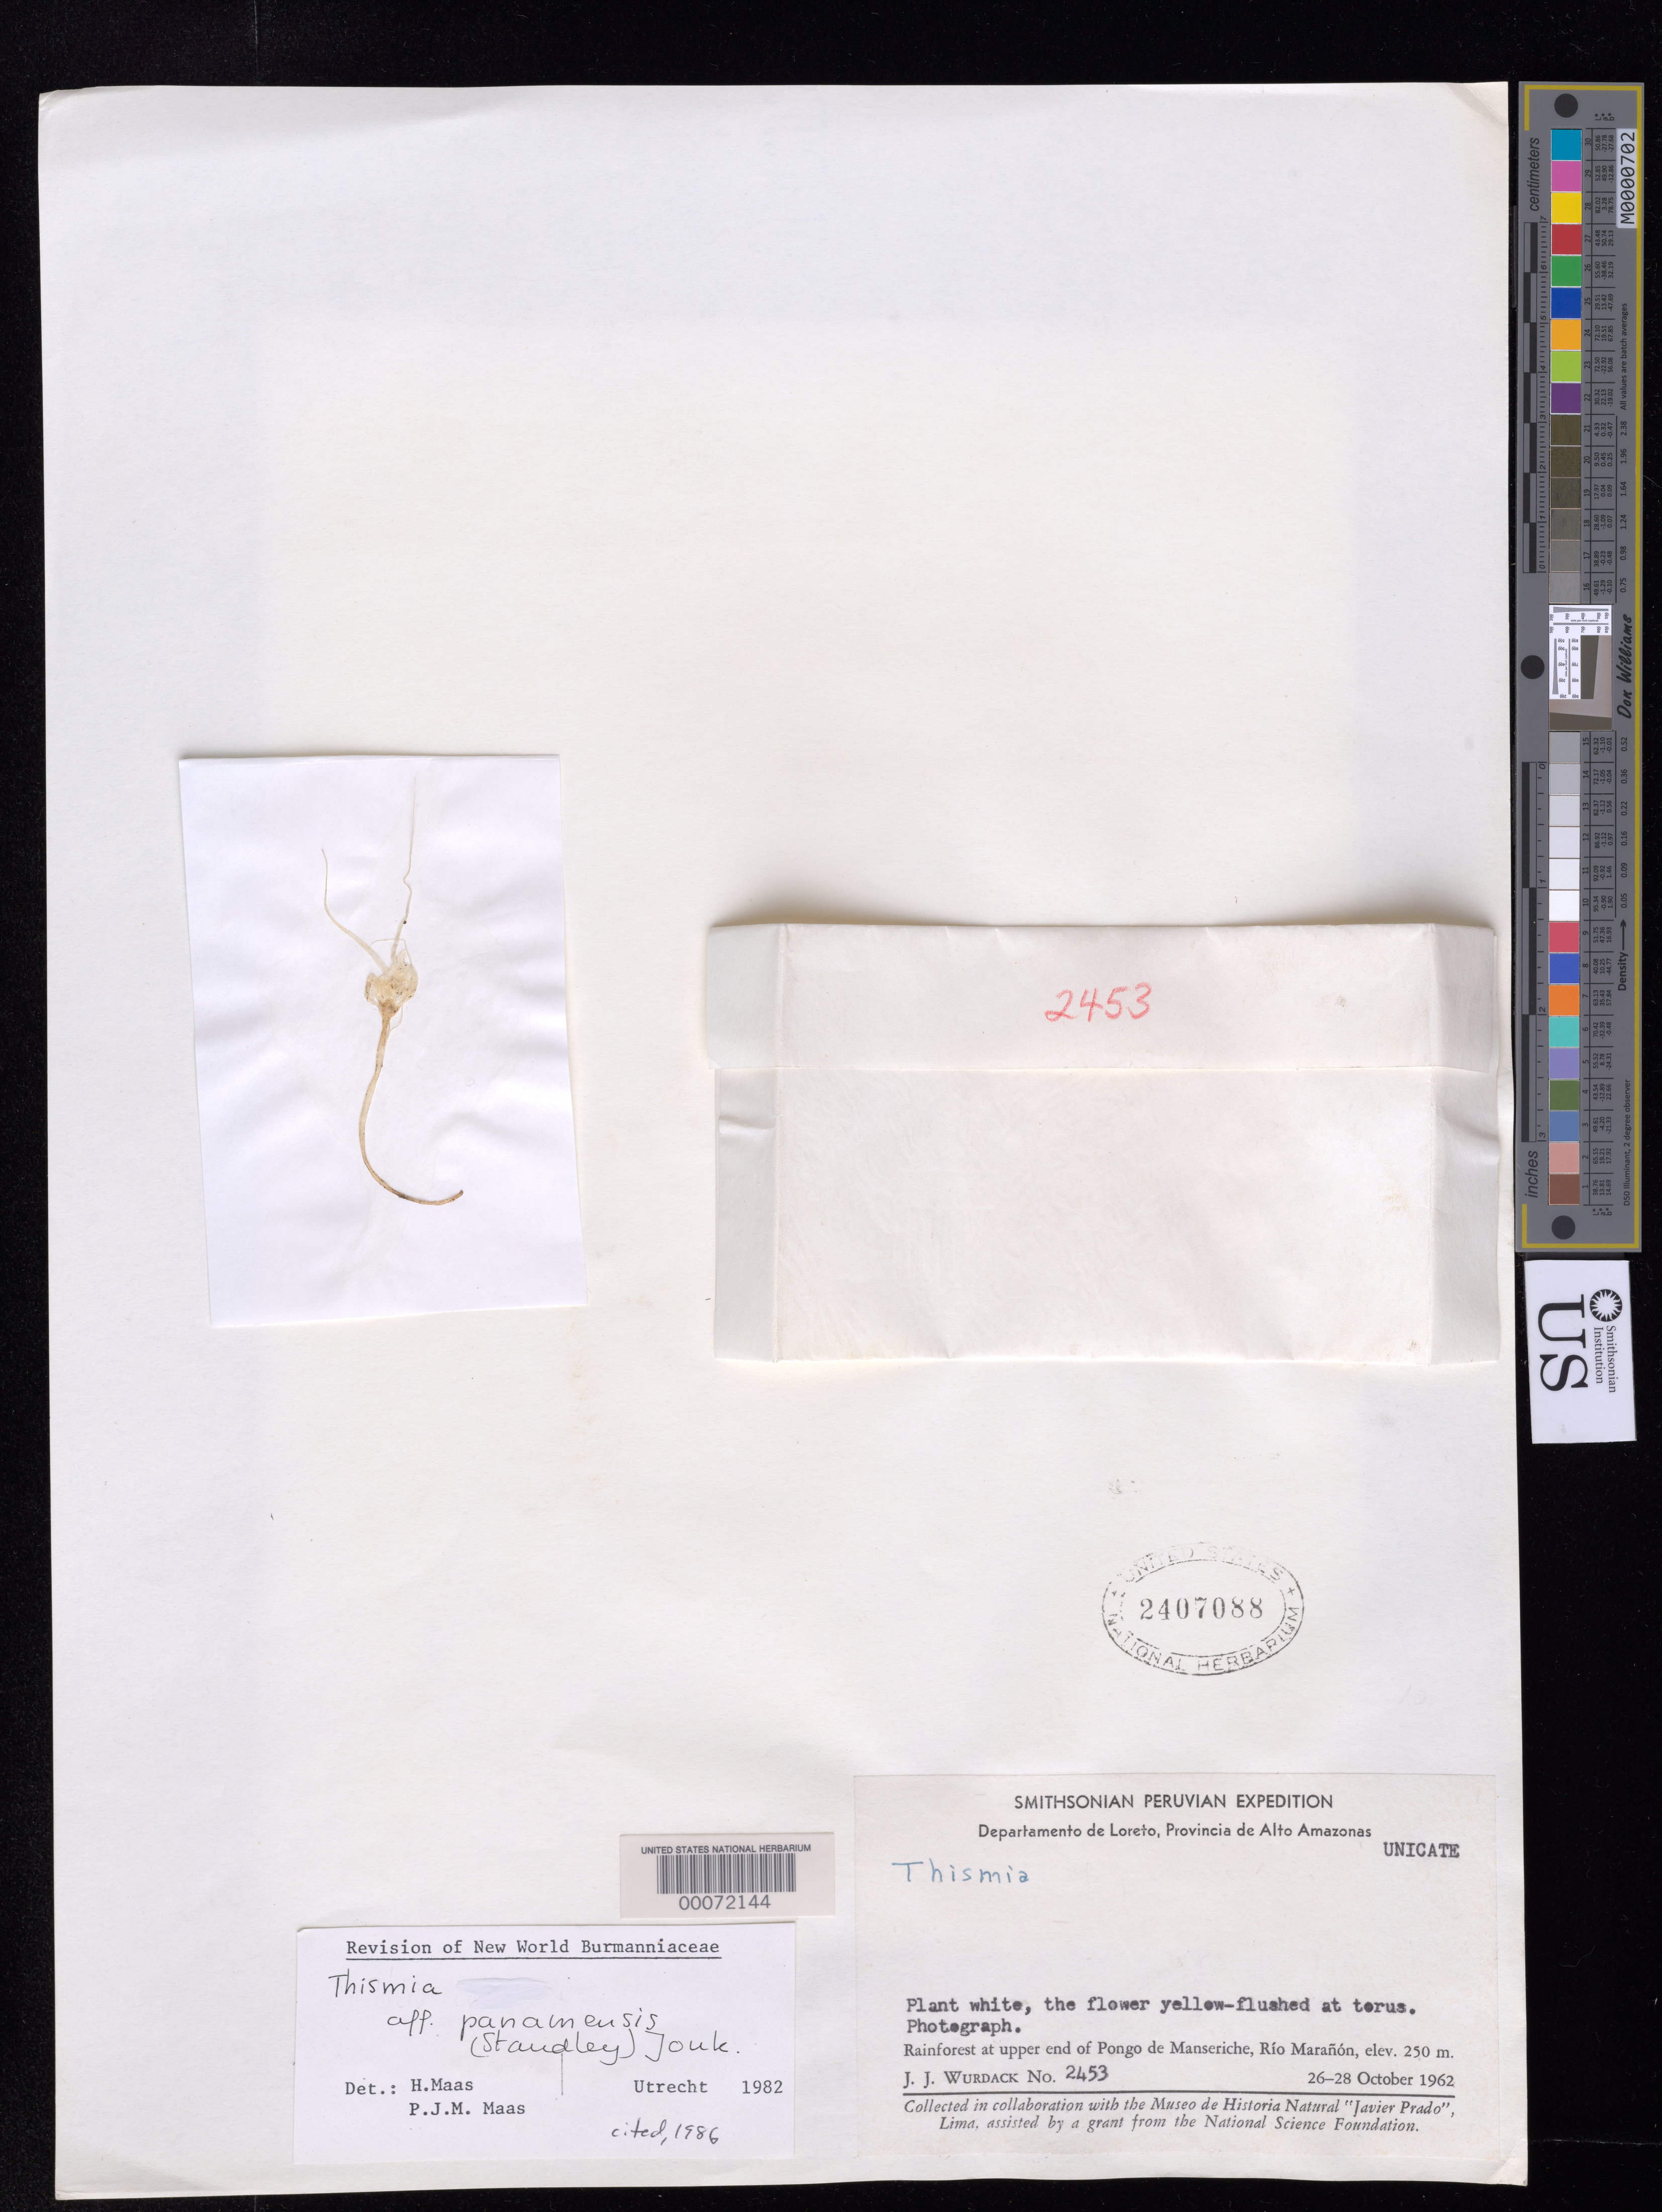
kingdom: Plantae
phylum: Tracheophyta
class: Liliopsida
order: Dioscoreales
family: Burmanniaceae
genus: Thismia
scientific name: Thismia sp.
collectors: J. J. Wurdack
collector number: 2453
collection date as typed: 26 Oct 1962 to 28 Oct 1962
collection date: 1962-10-26/1962-10-28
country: Peru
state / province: Loreto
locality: Rainforest at upper end of pongo de manseriche, rio maranon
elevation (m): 250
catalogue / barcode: US 2407088